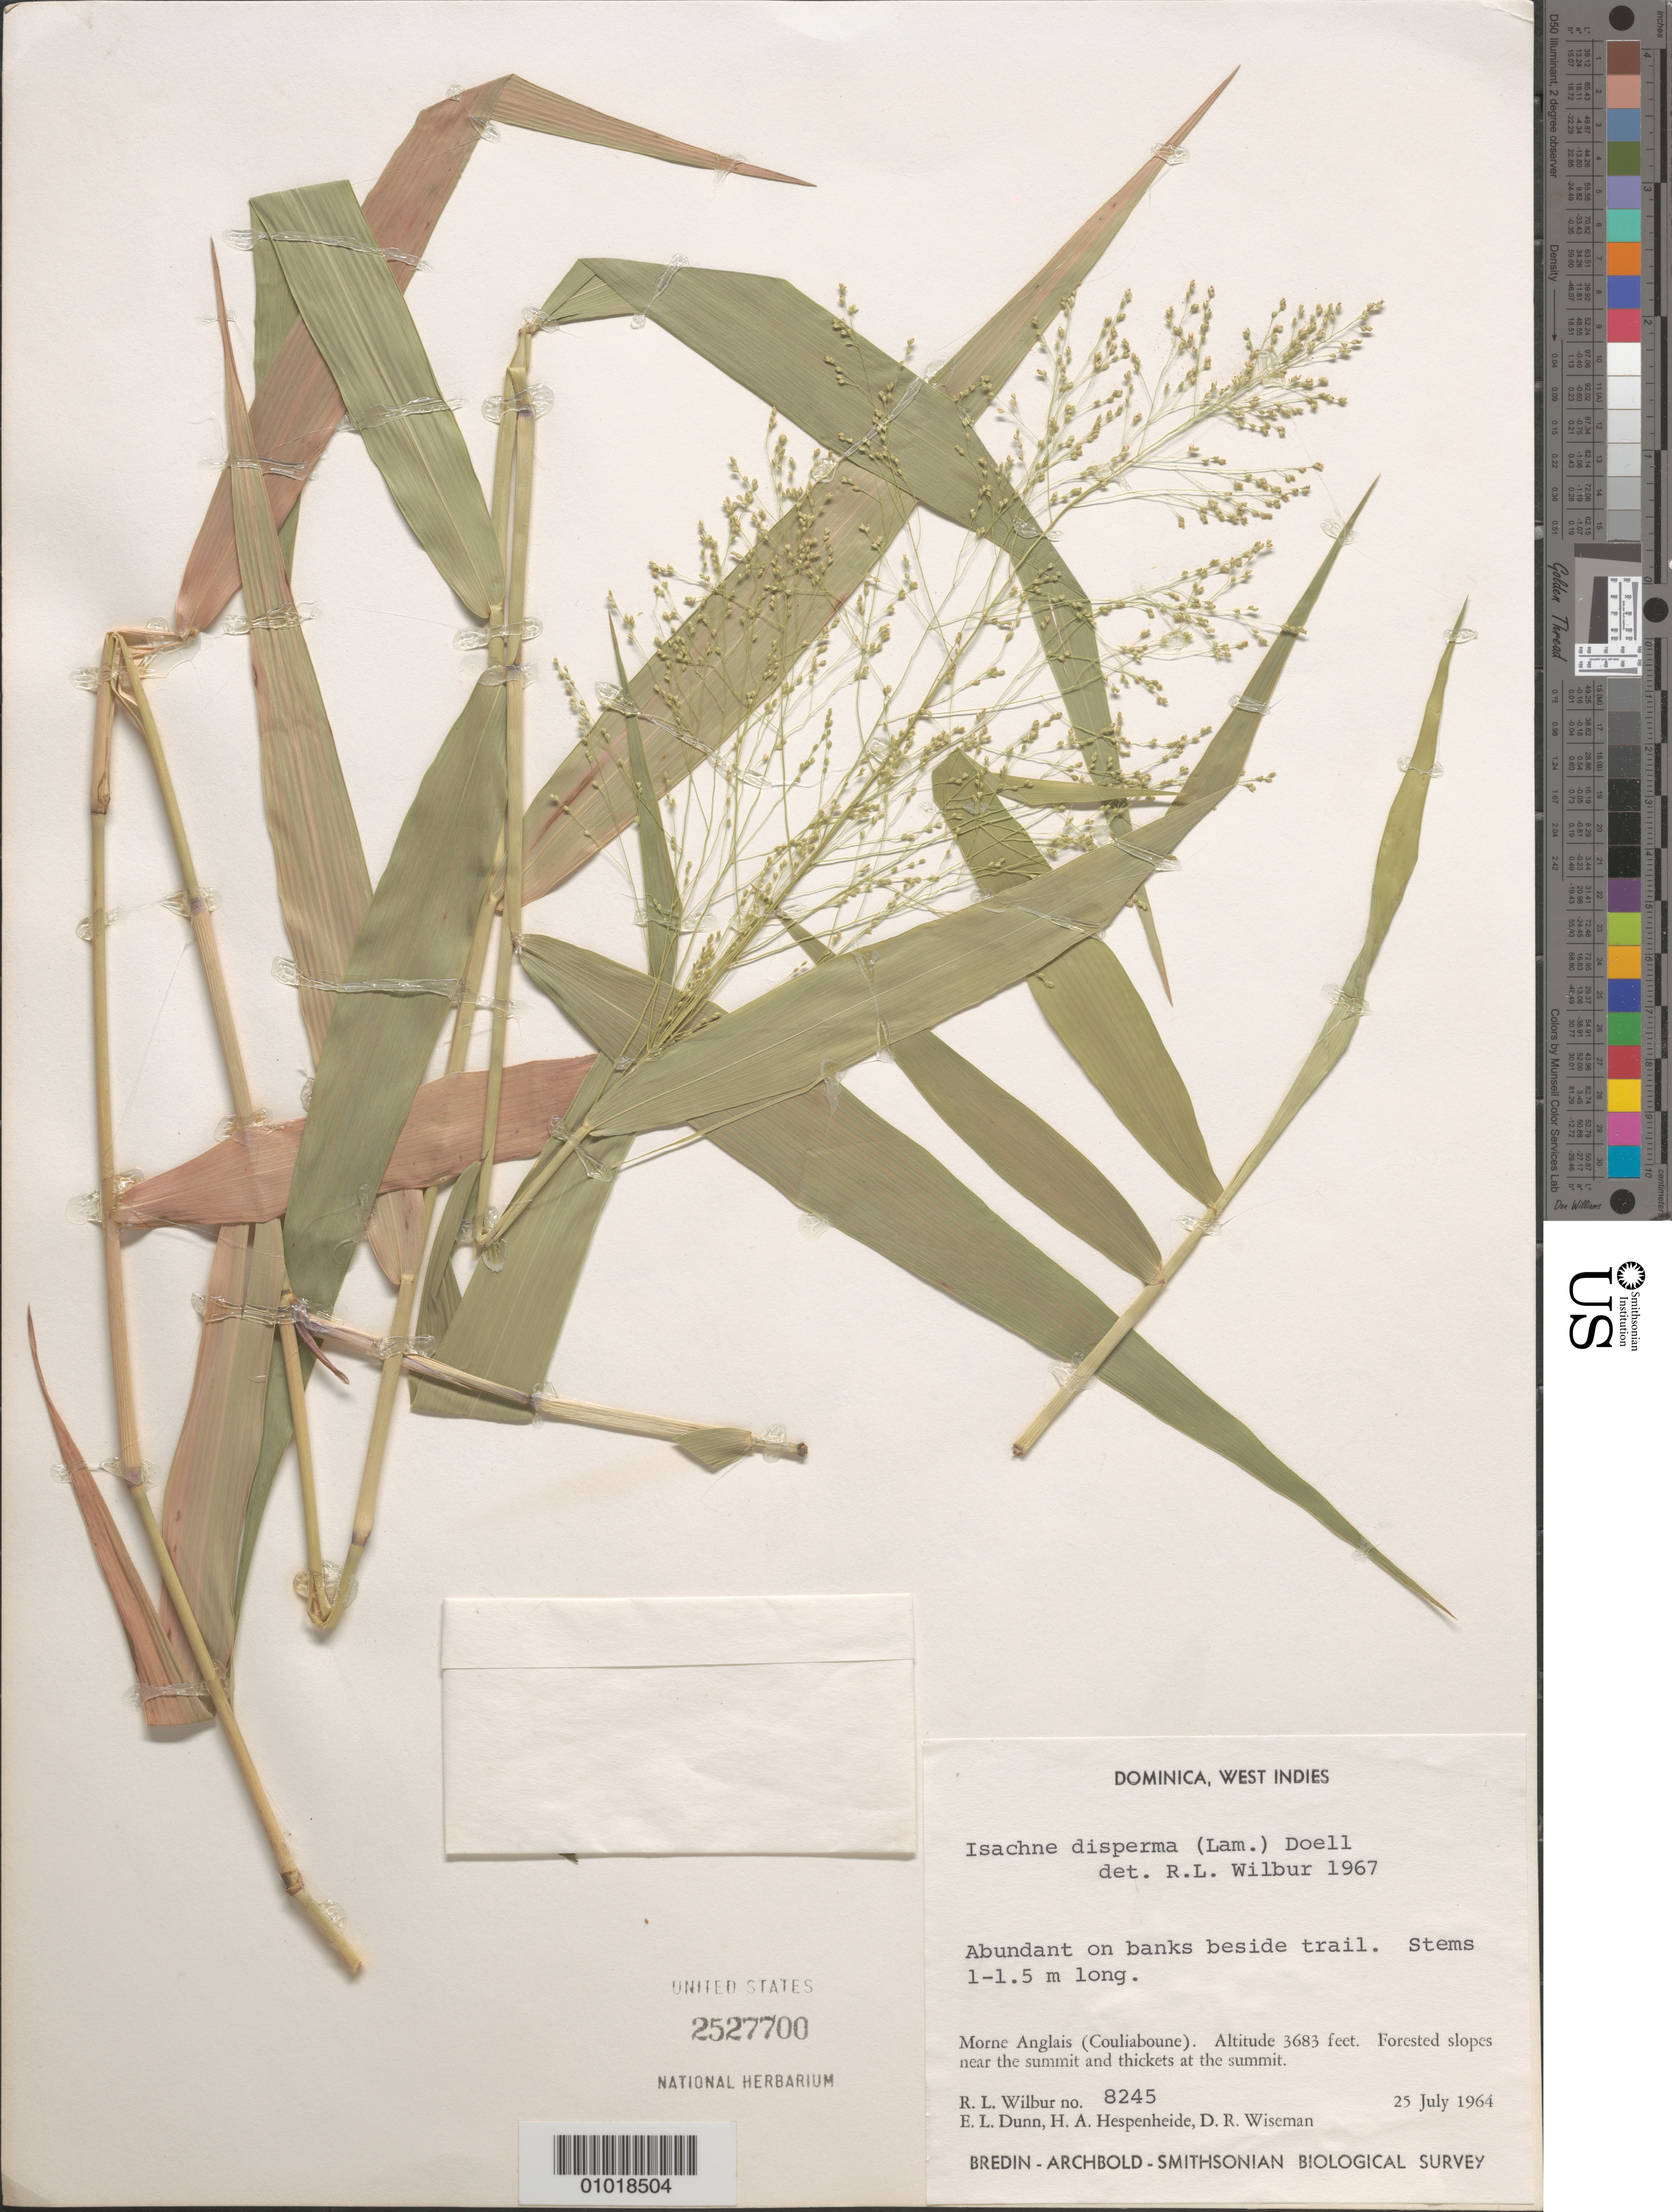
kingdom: Plantae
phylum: Tracheophyta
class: Liliopsida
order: Poales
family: Poaceae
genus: Isachne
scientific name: Isachne disperma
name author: (Lam.) Döll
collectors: R. L. Wilbur, E. Dunn, H. A. Hespenheide & D. R. Wiseman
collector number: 8245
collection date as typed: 25 Jul 1964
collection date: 1964-07-25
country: Dominica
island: Dominica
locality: Morne Anglais (Couliabourne). Forested slopes near the summit and thickets at the summit.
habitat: Abundant on banks beside trail. Stems 1-1.5 m long.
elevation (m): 1123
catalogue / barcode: US 2527700